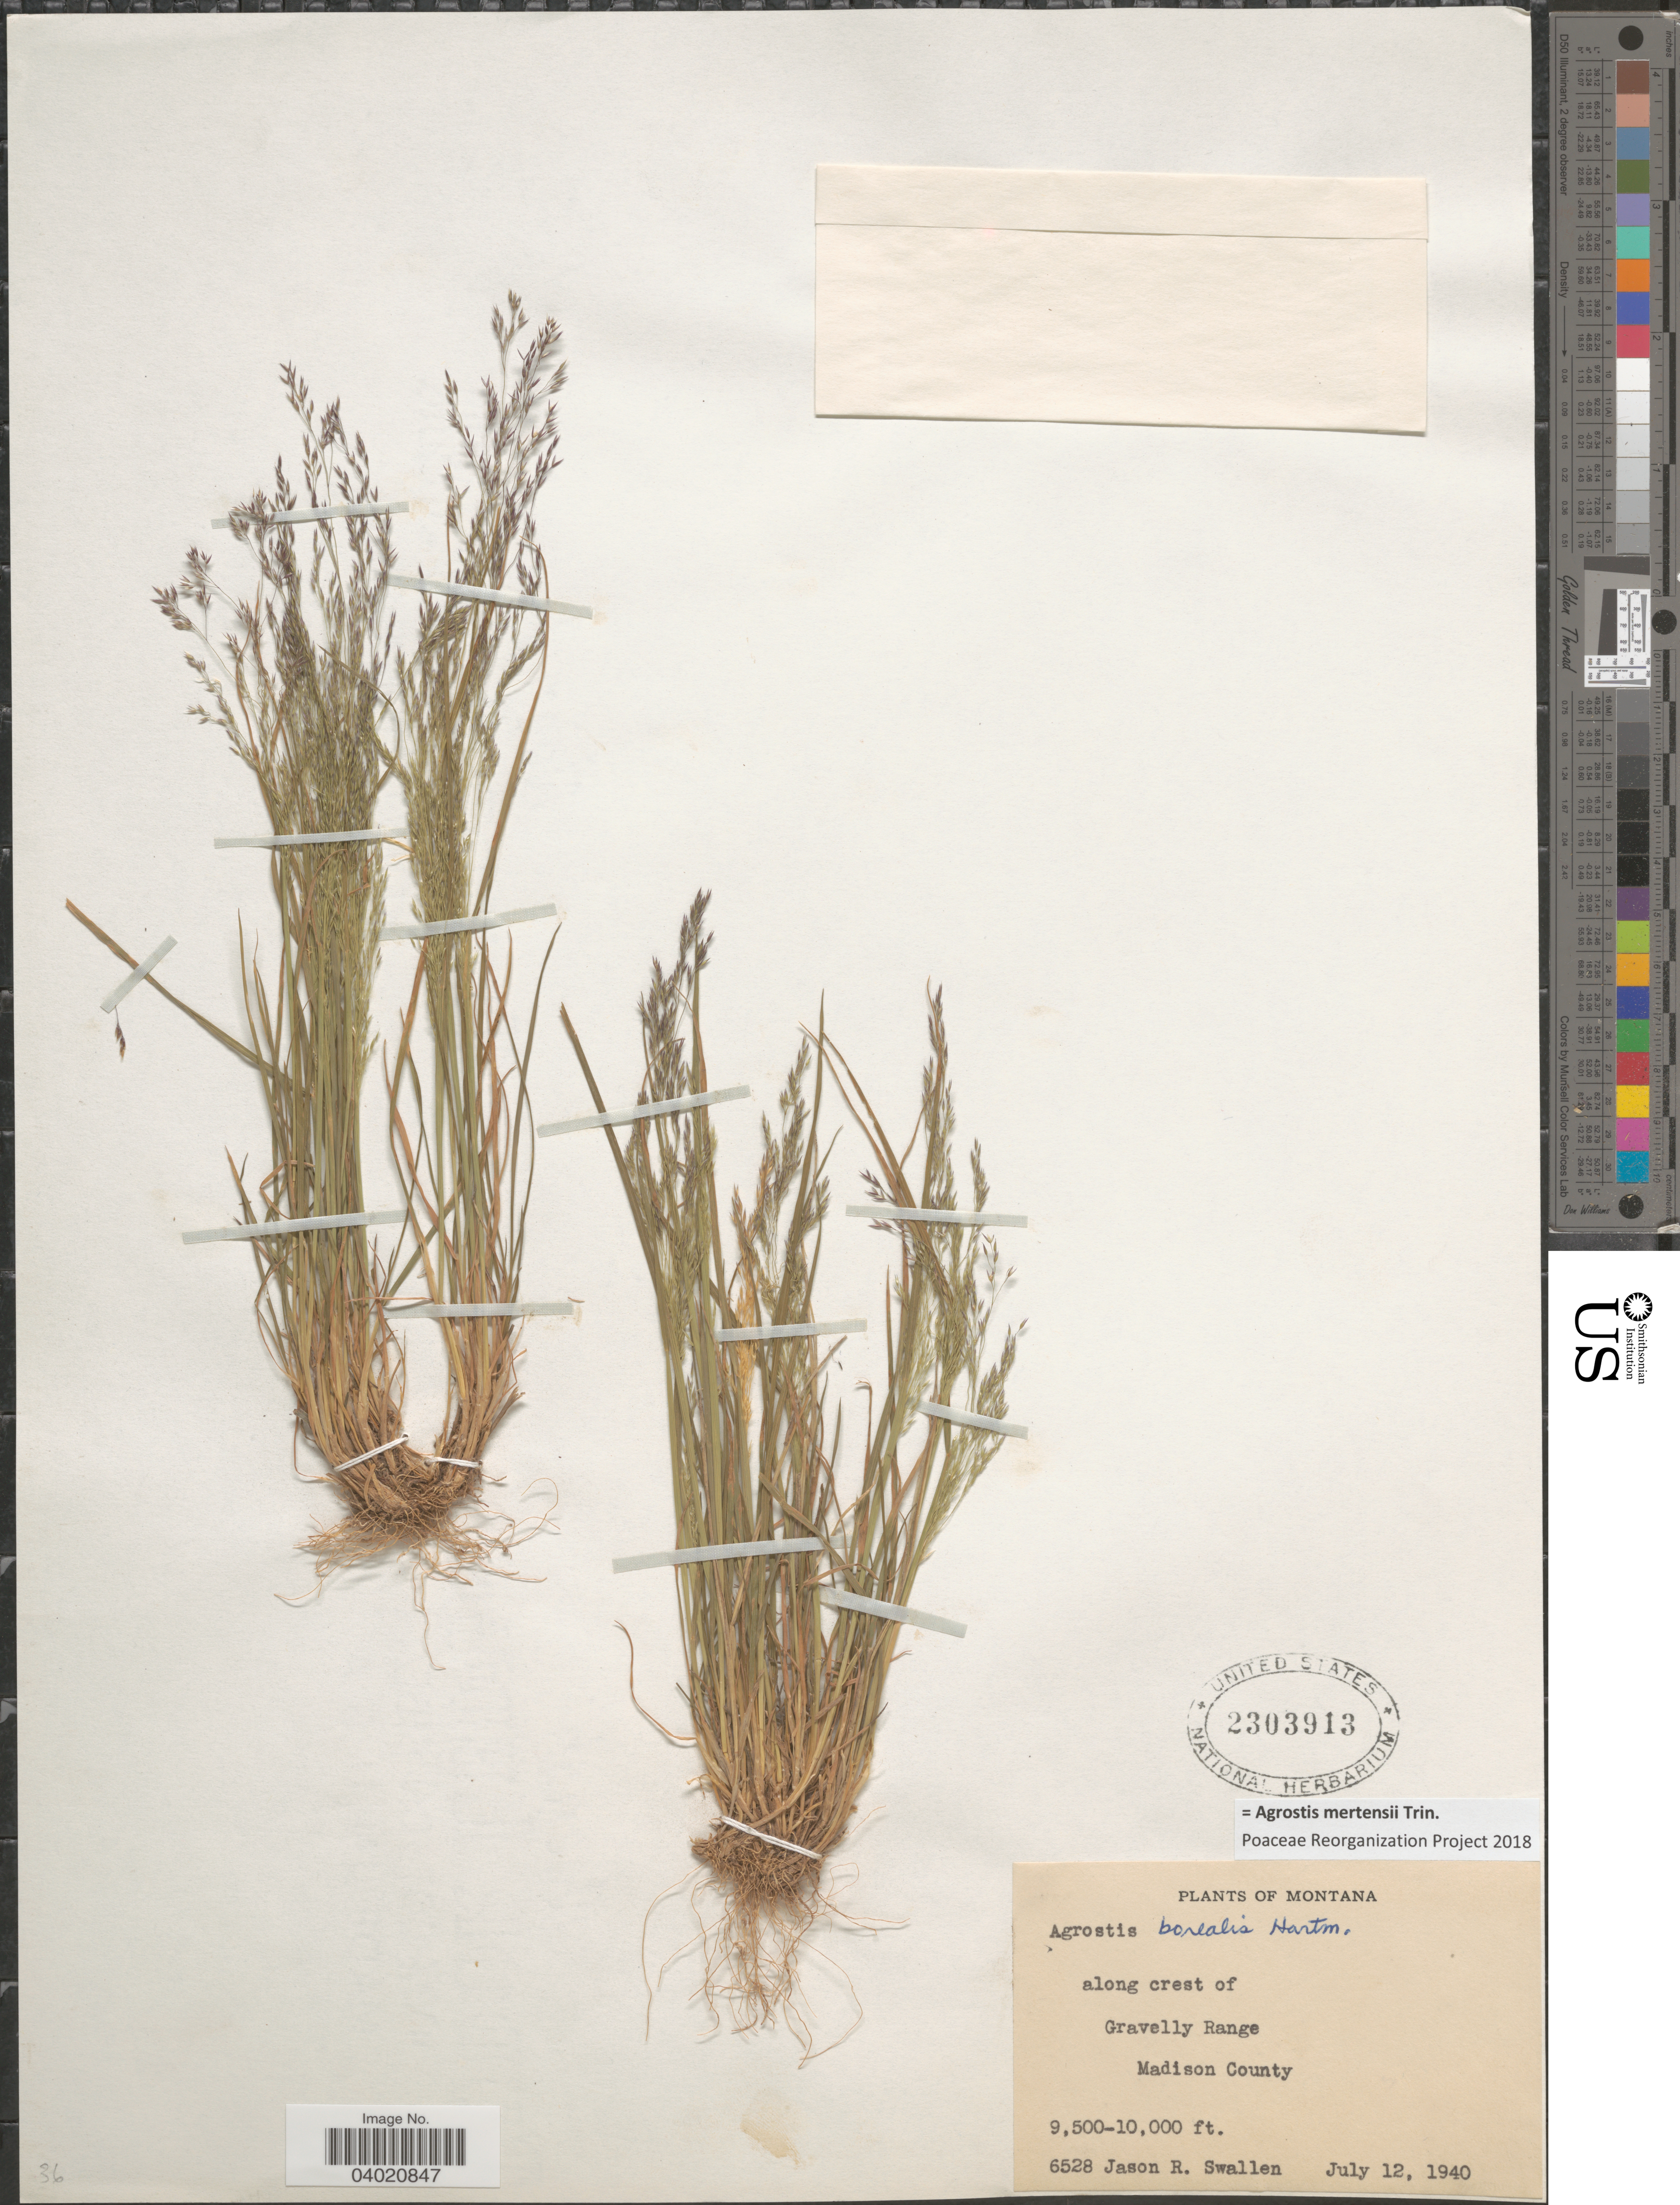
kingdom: Plantae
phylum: Tracheophyta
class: Liliopsida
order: Poales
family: Poaceae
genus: Agrostis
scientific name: Agrostis mertensii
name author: Trin.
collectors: J. R. Swallen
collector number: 6528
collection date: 1940-07-12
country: United States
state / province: Montana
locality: Along crest of Gravelly Range. Madison County.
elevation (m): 2896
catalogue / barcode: US 2303913